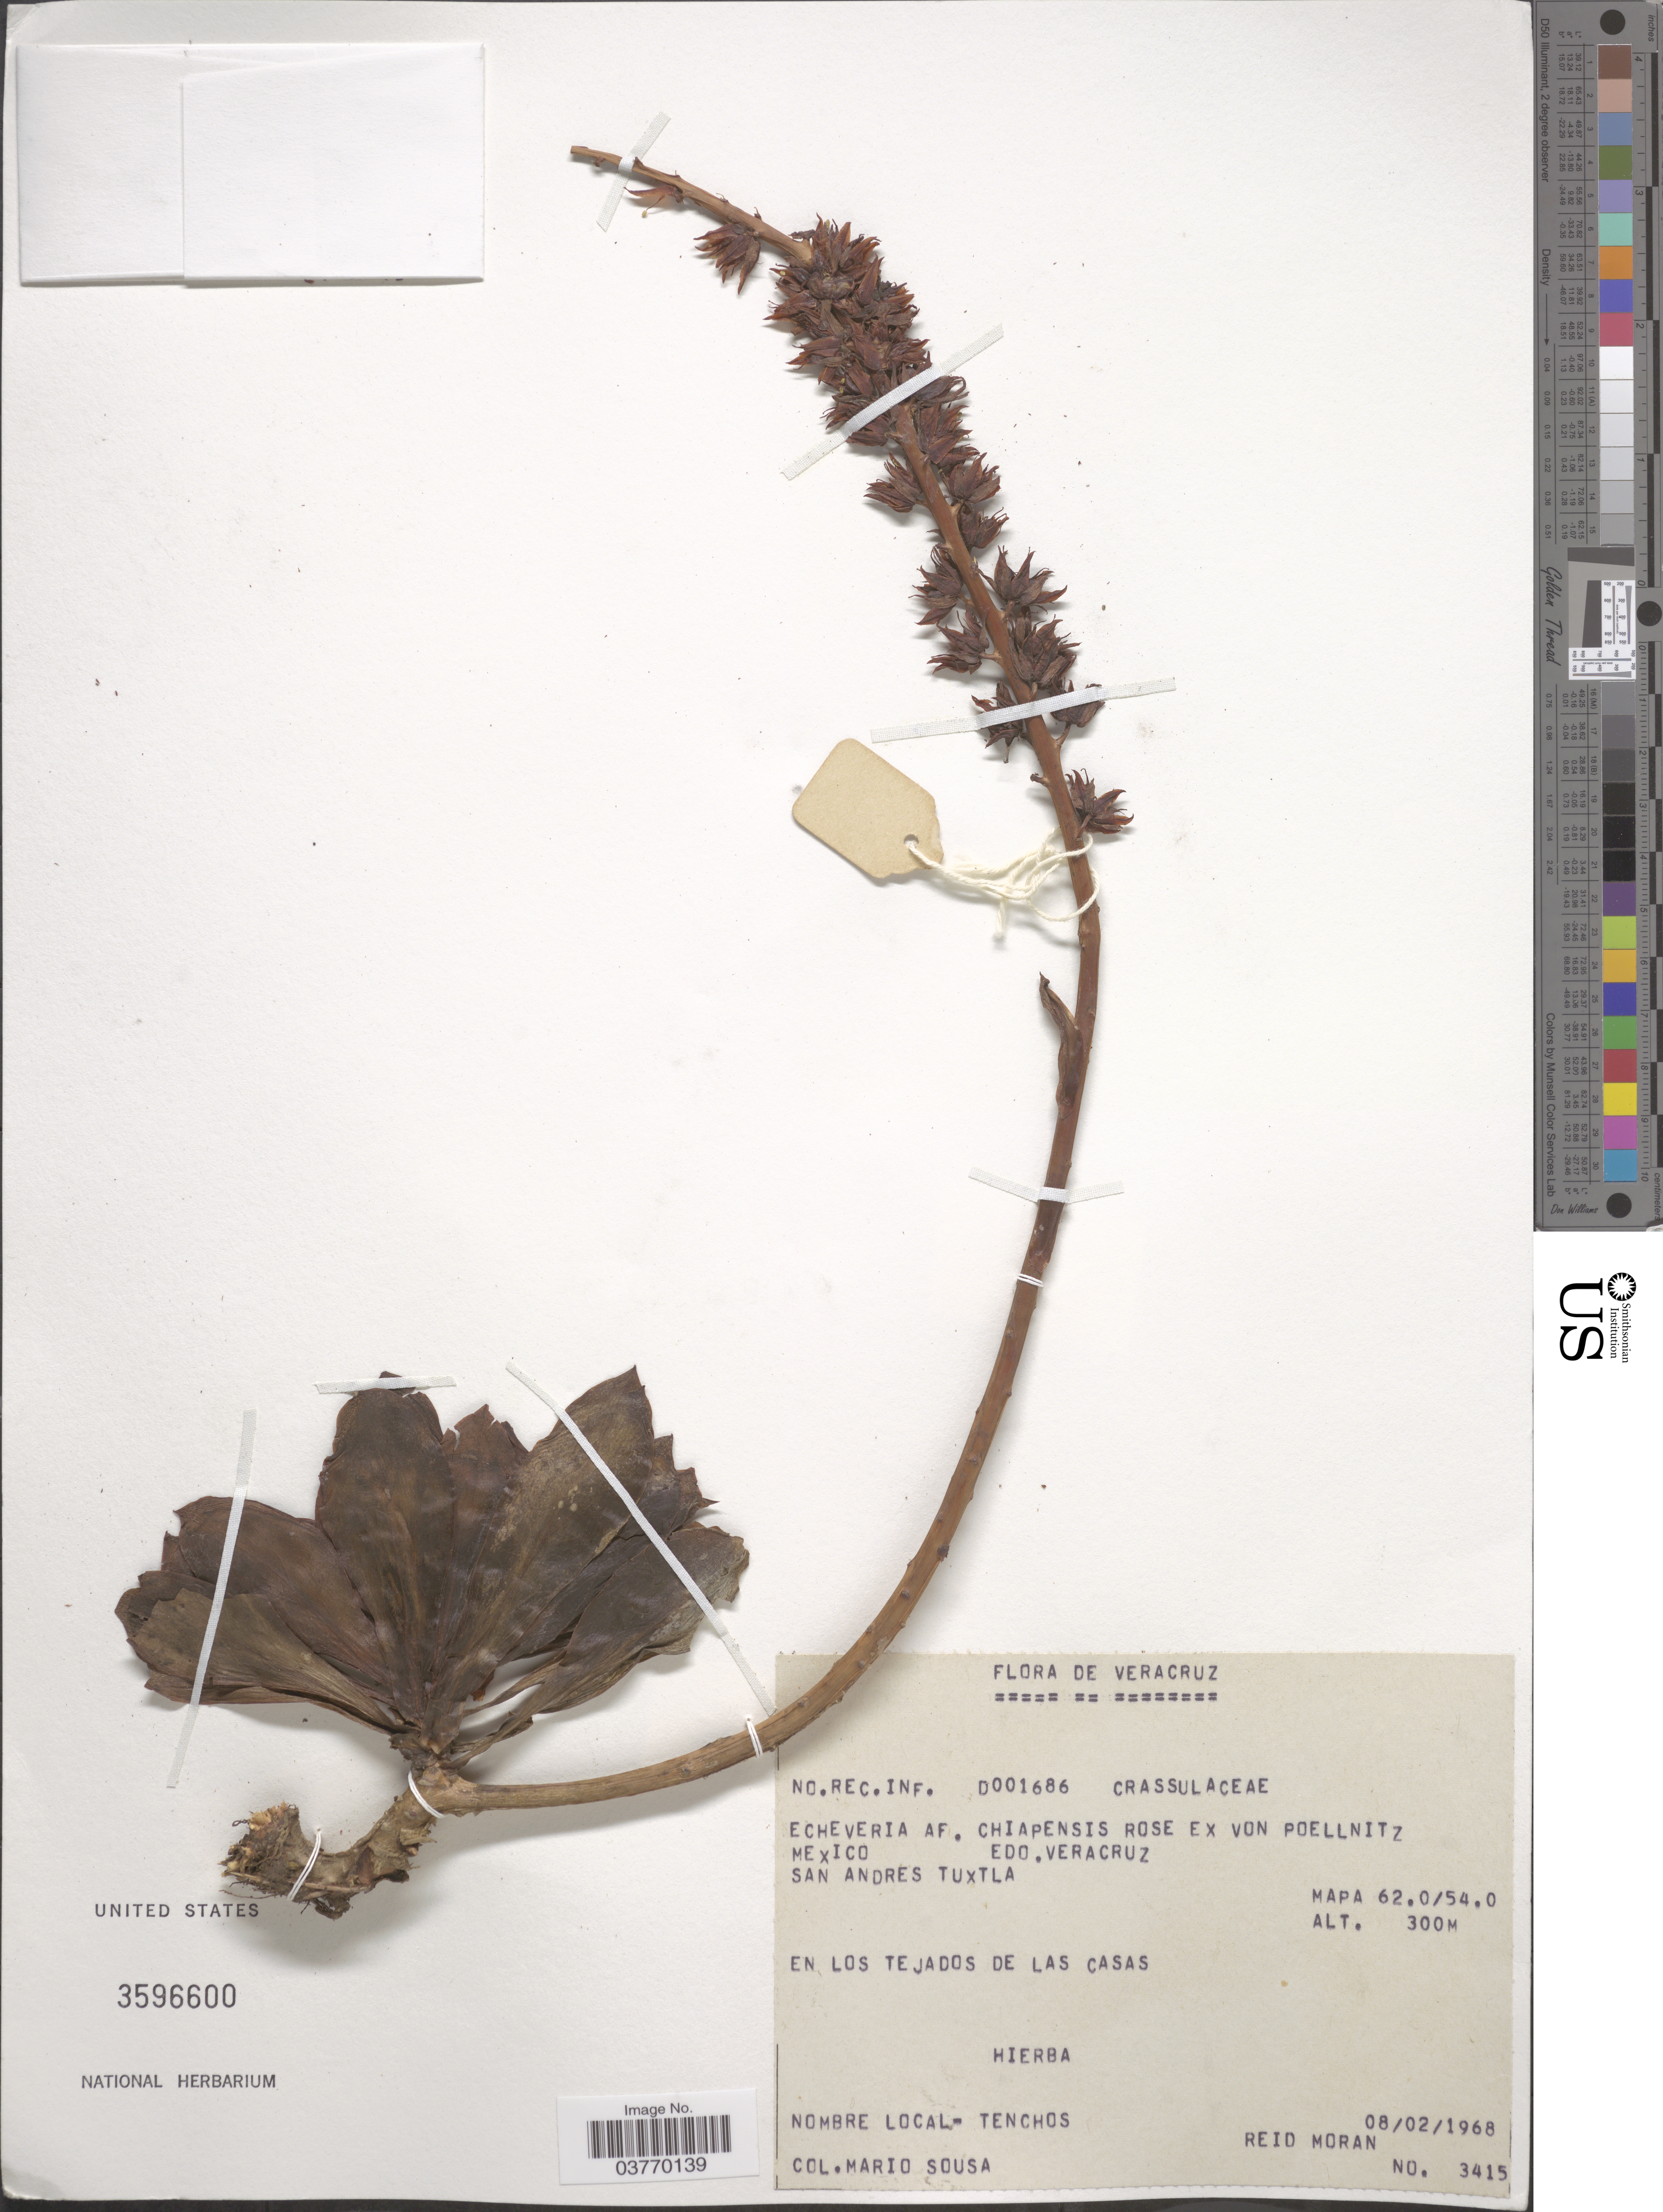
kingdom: Plantae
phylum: Tracheophyta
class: Magnoliopsida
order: Saxifragales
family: Crassulaceae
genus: Echeveria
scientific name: Echeveria chiapensis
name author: Rose ex Poelln.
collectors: M. Sousa S. & R. V. Moran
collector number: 3415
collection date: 1968-02-08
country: Mexico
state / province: Veracruz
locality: Echeveria Af. Chiapensis Rose ex von Poellnitz Mexico. Edo. Veracruz. San Andres Tuxtla. Mapa 62.0/54.0.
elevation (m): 300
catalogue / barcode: US 3596600